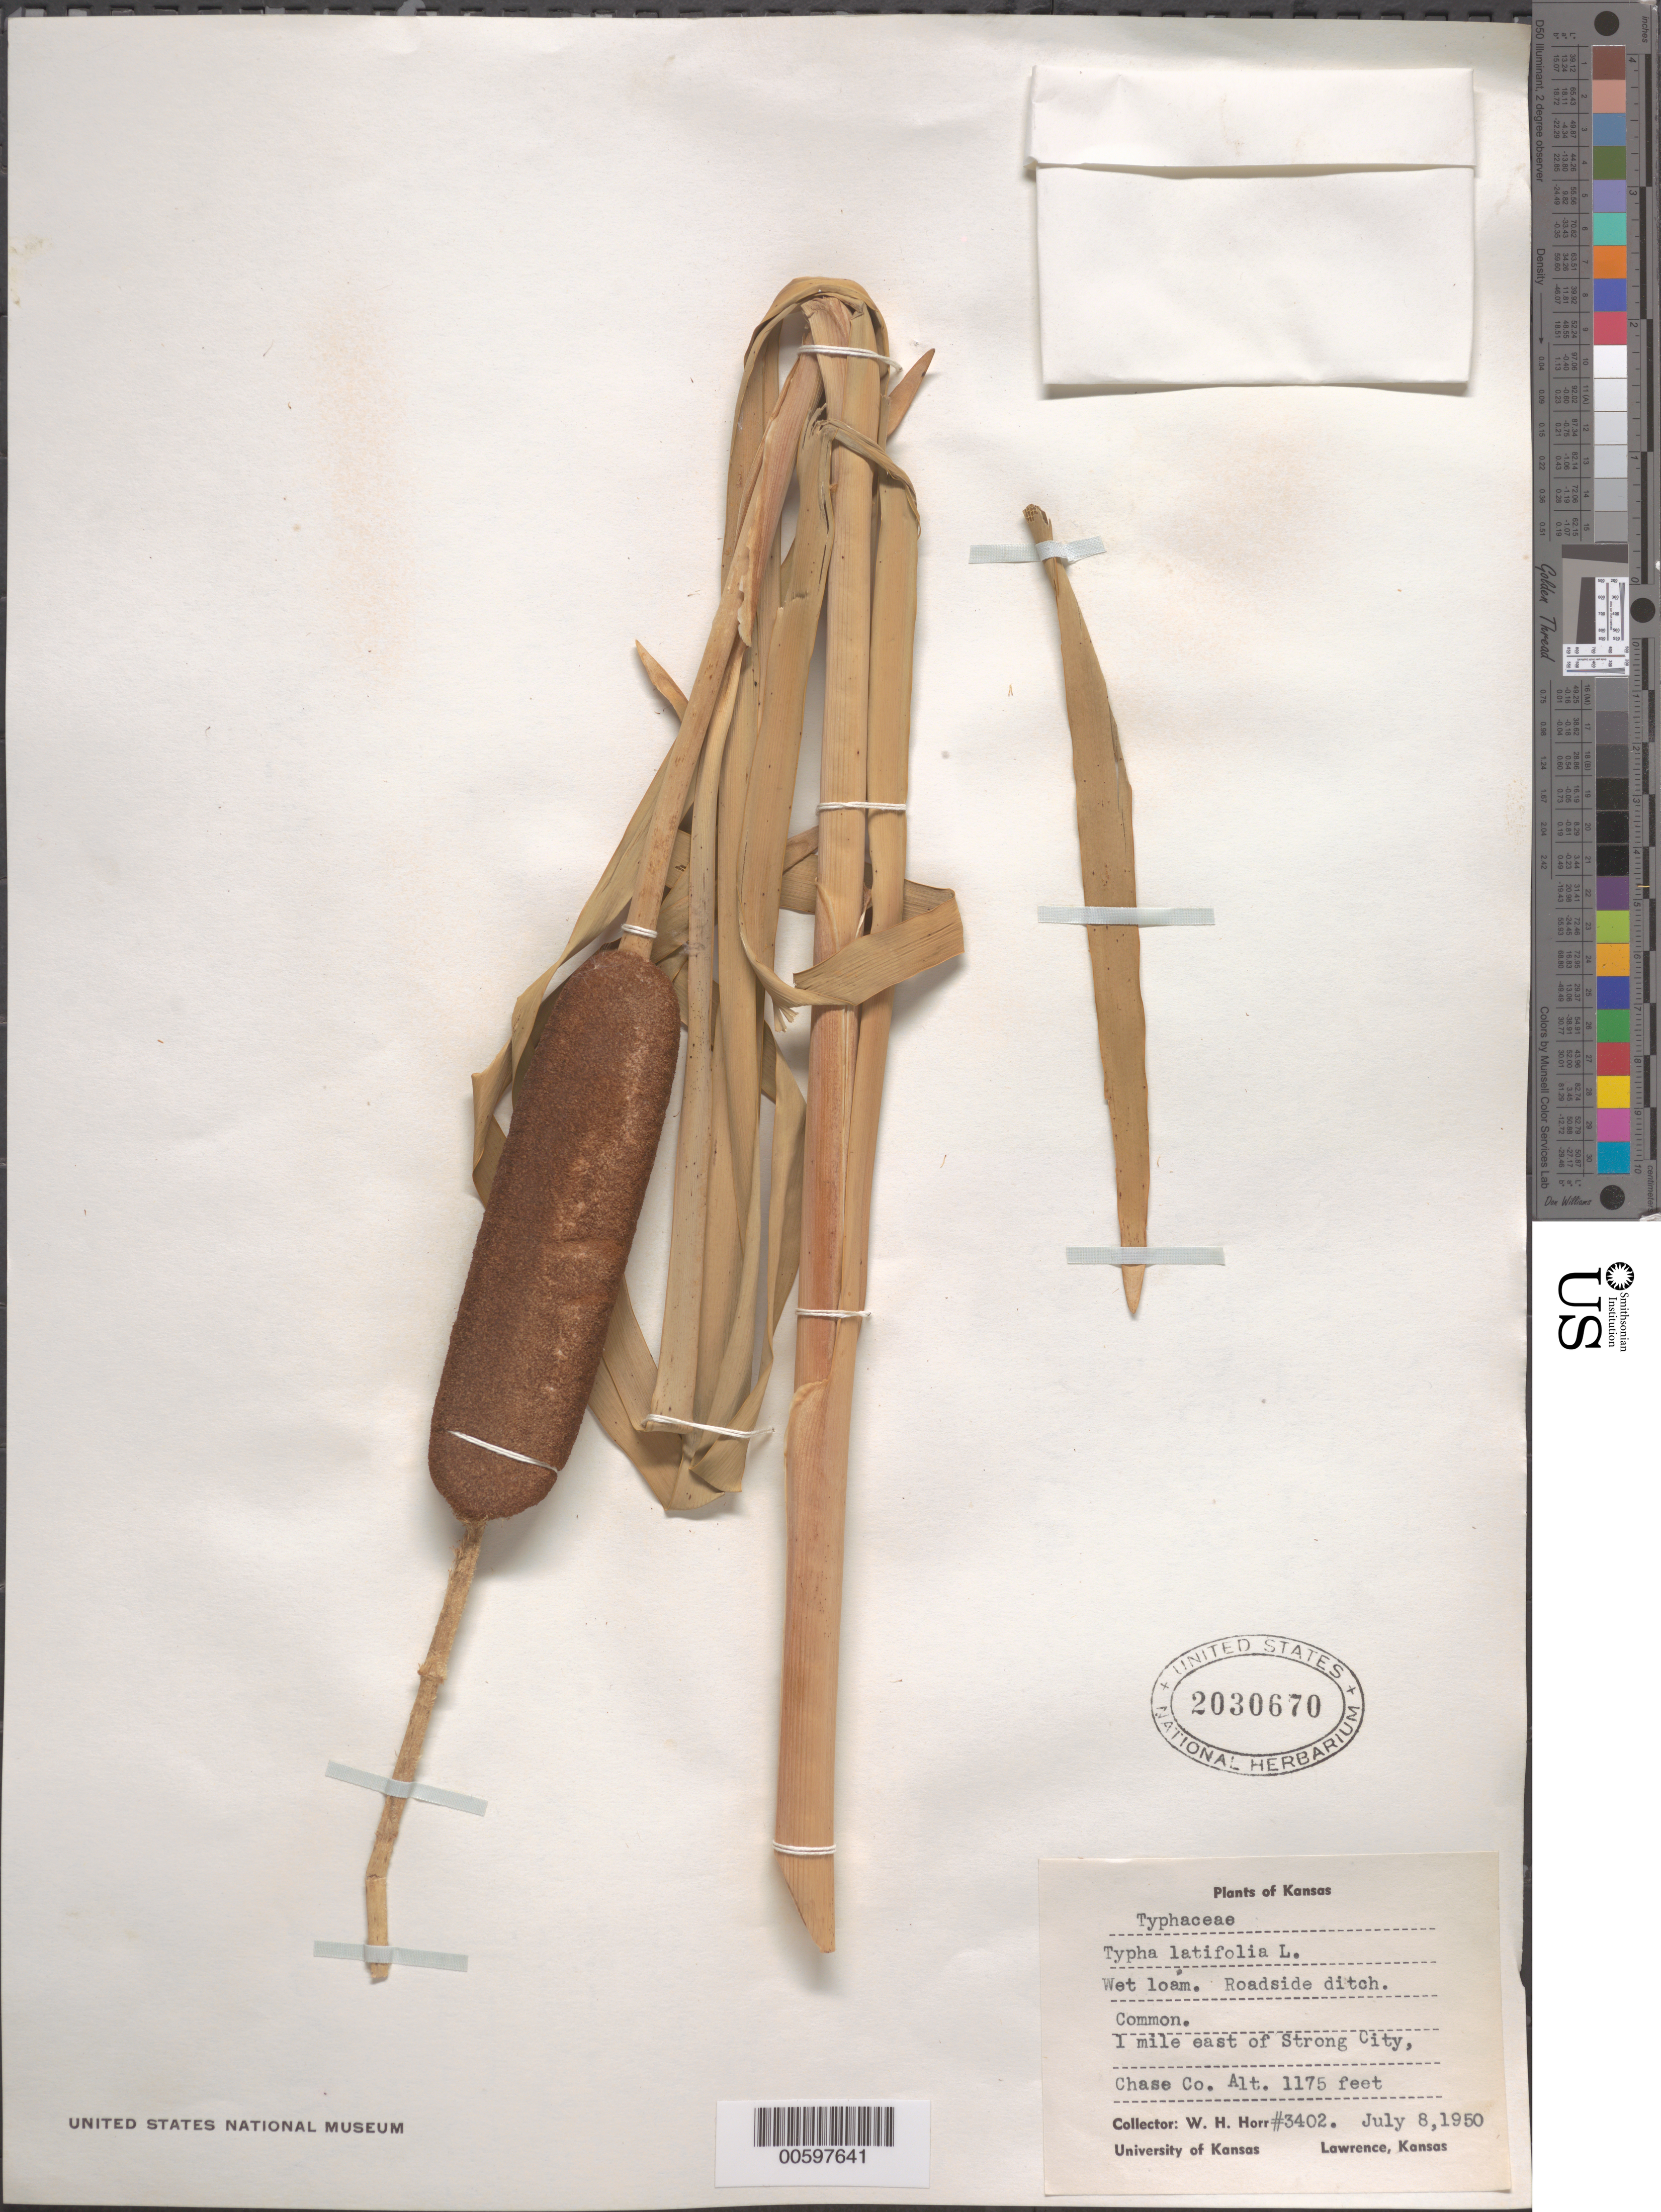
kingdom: Plantae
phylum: Tracheophyta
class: Liliopsida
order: Poales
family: Typhaceae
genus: Typha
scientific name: Typha latifolia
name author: L.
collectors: W. H. Horr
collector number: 3402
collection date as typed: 08 Jul 1950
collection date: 1950-07-08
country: United States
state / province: Kansas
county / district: Chase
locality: E of Strong City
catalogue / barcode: US 2030670